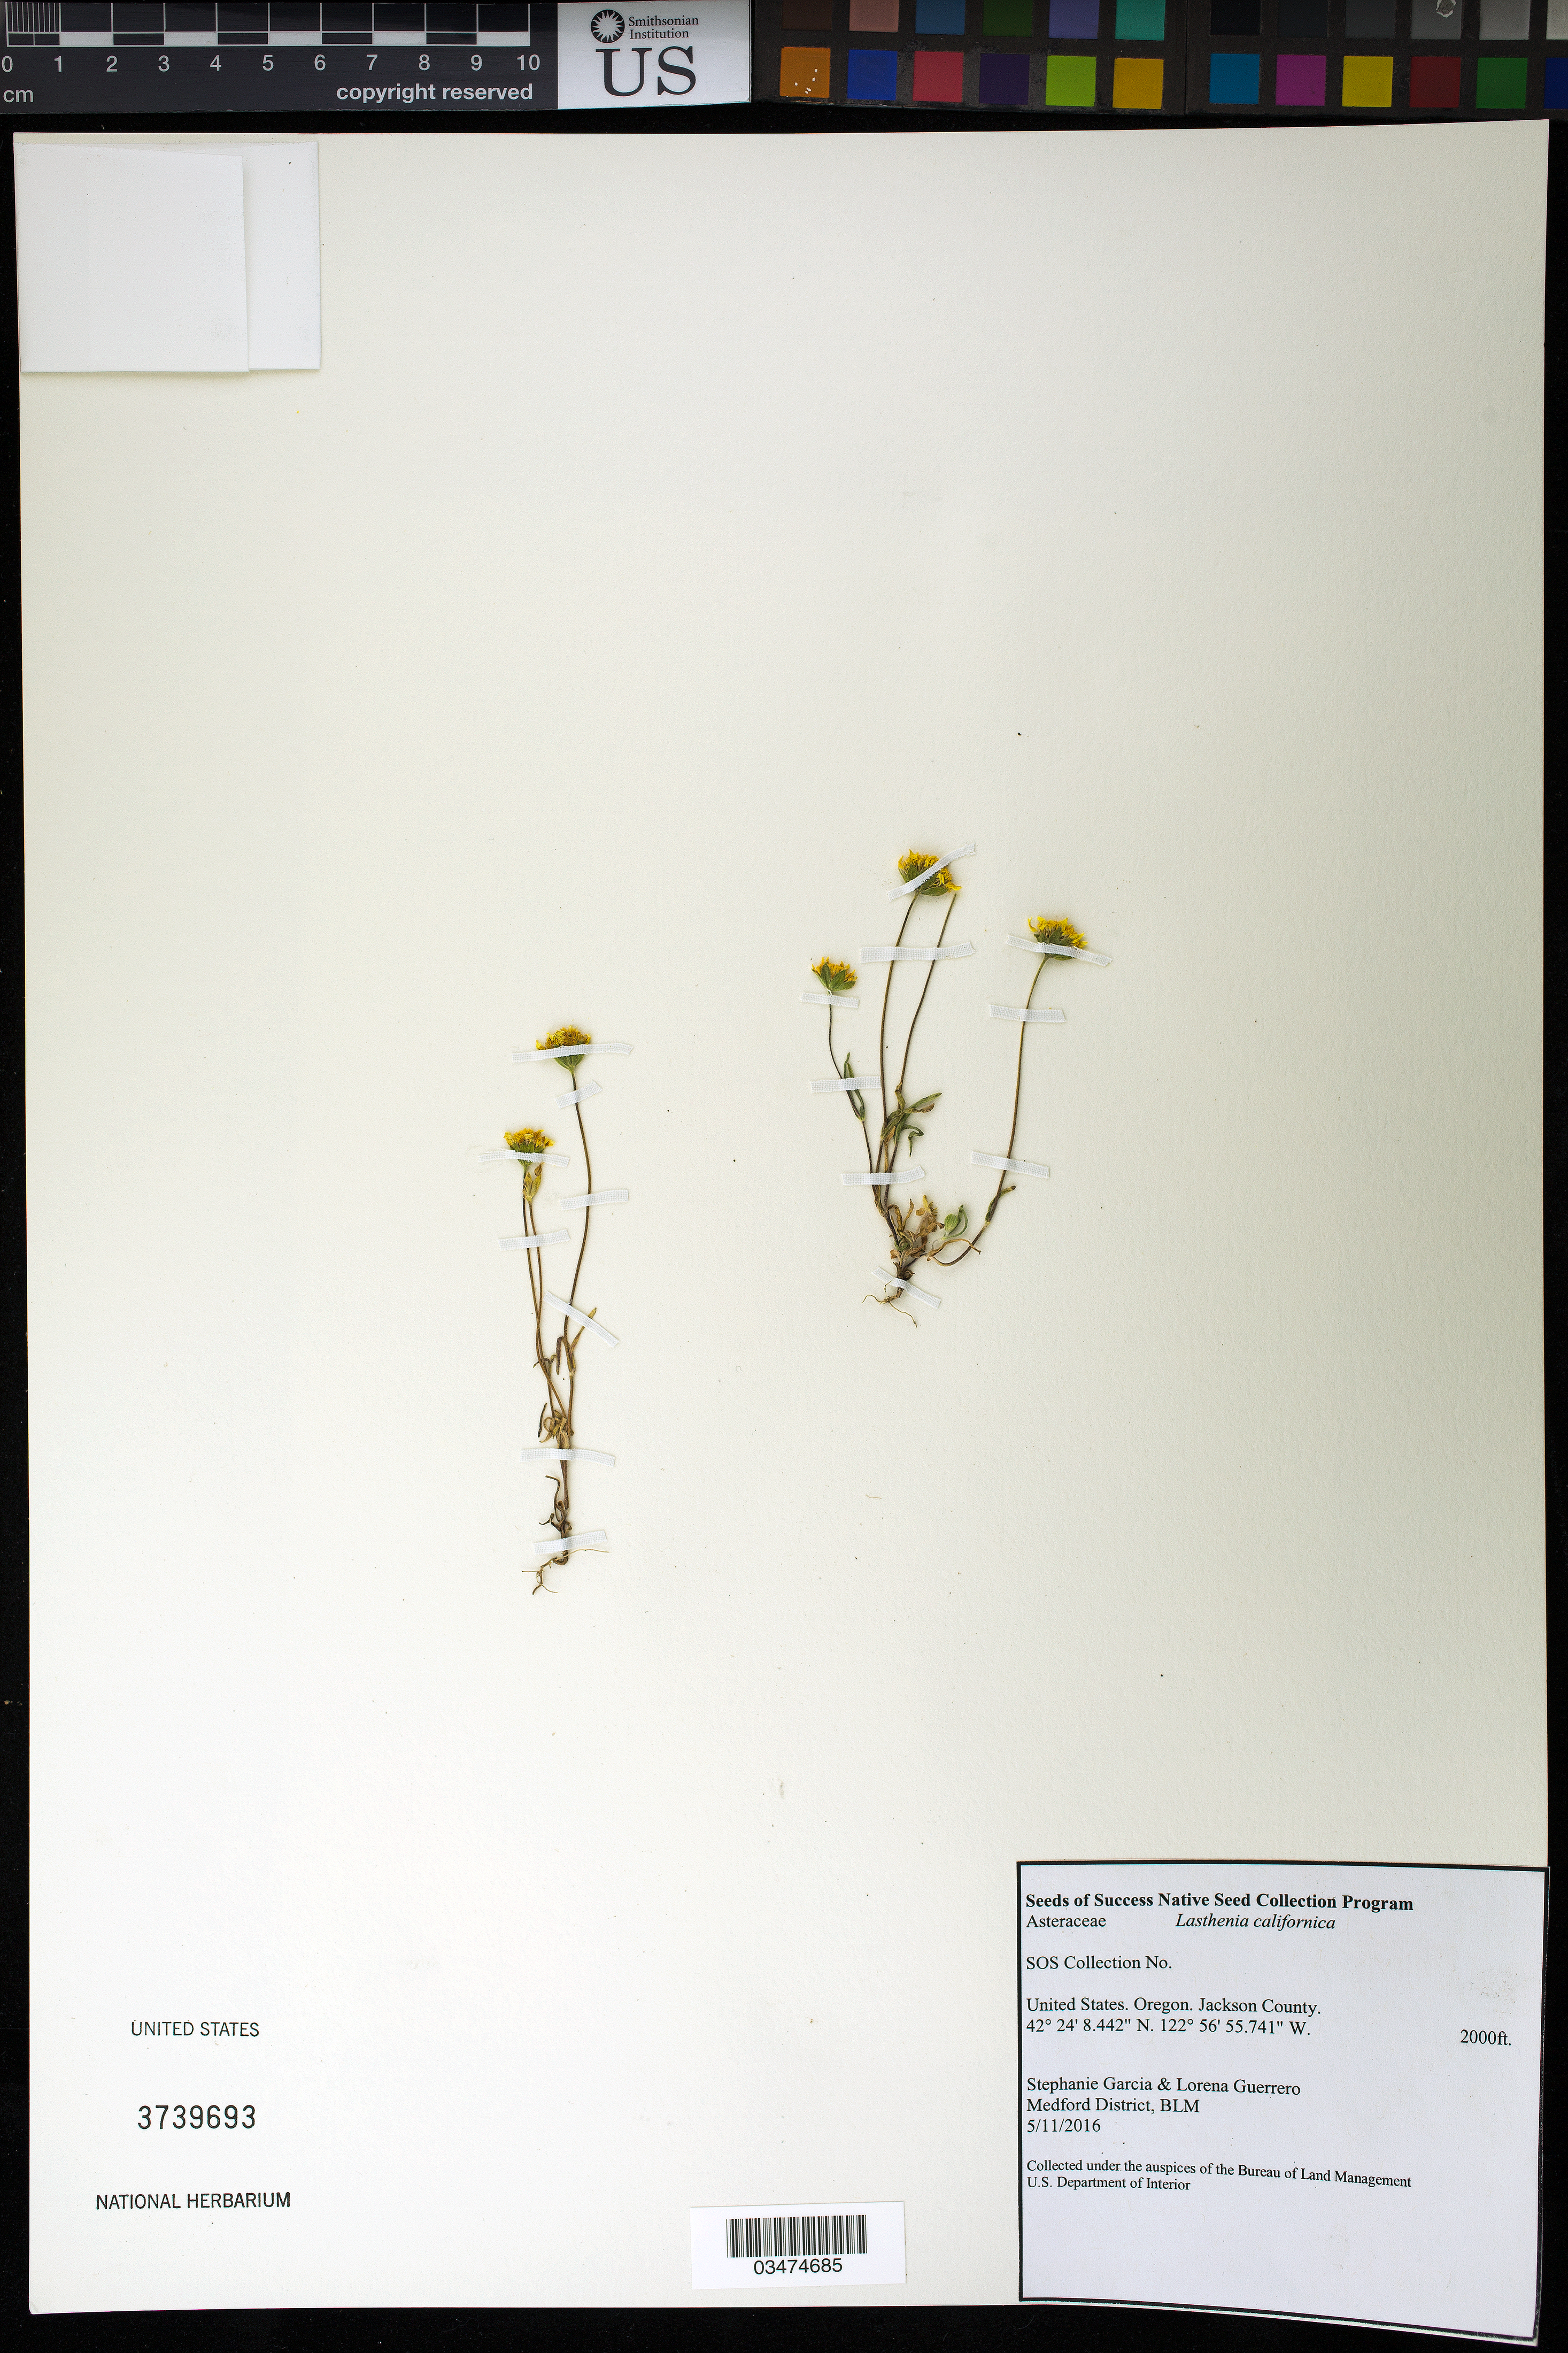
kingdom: Plantae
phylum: Tracheophyta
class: Magnoliopsida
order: Asterales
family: Asteraceae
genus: Lasthenia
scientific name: Lasthenia californica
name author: DC. ex Lindl.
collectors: S. Garcia & Guerrero, L.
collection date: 2016-05-11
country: United States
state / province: Oregon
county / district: Jackson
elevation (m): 610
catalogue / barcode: US 3739693